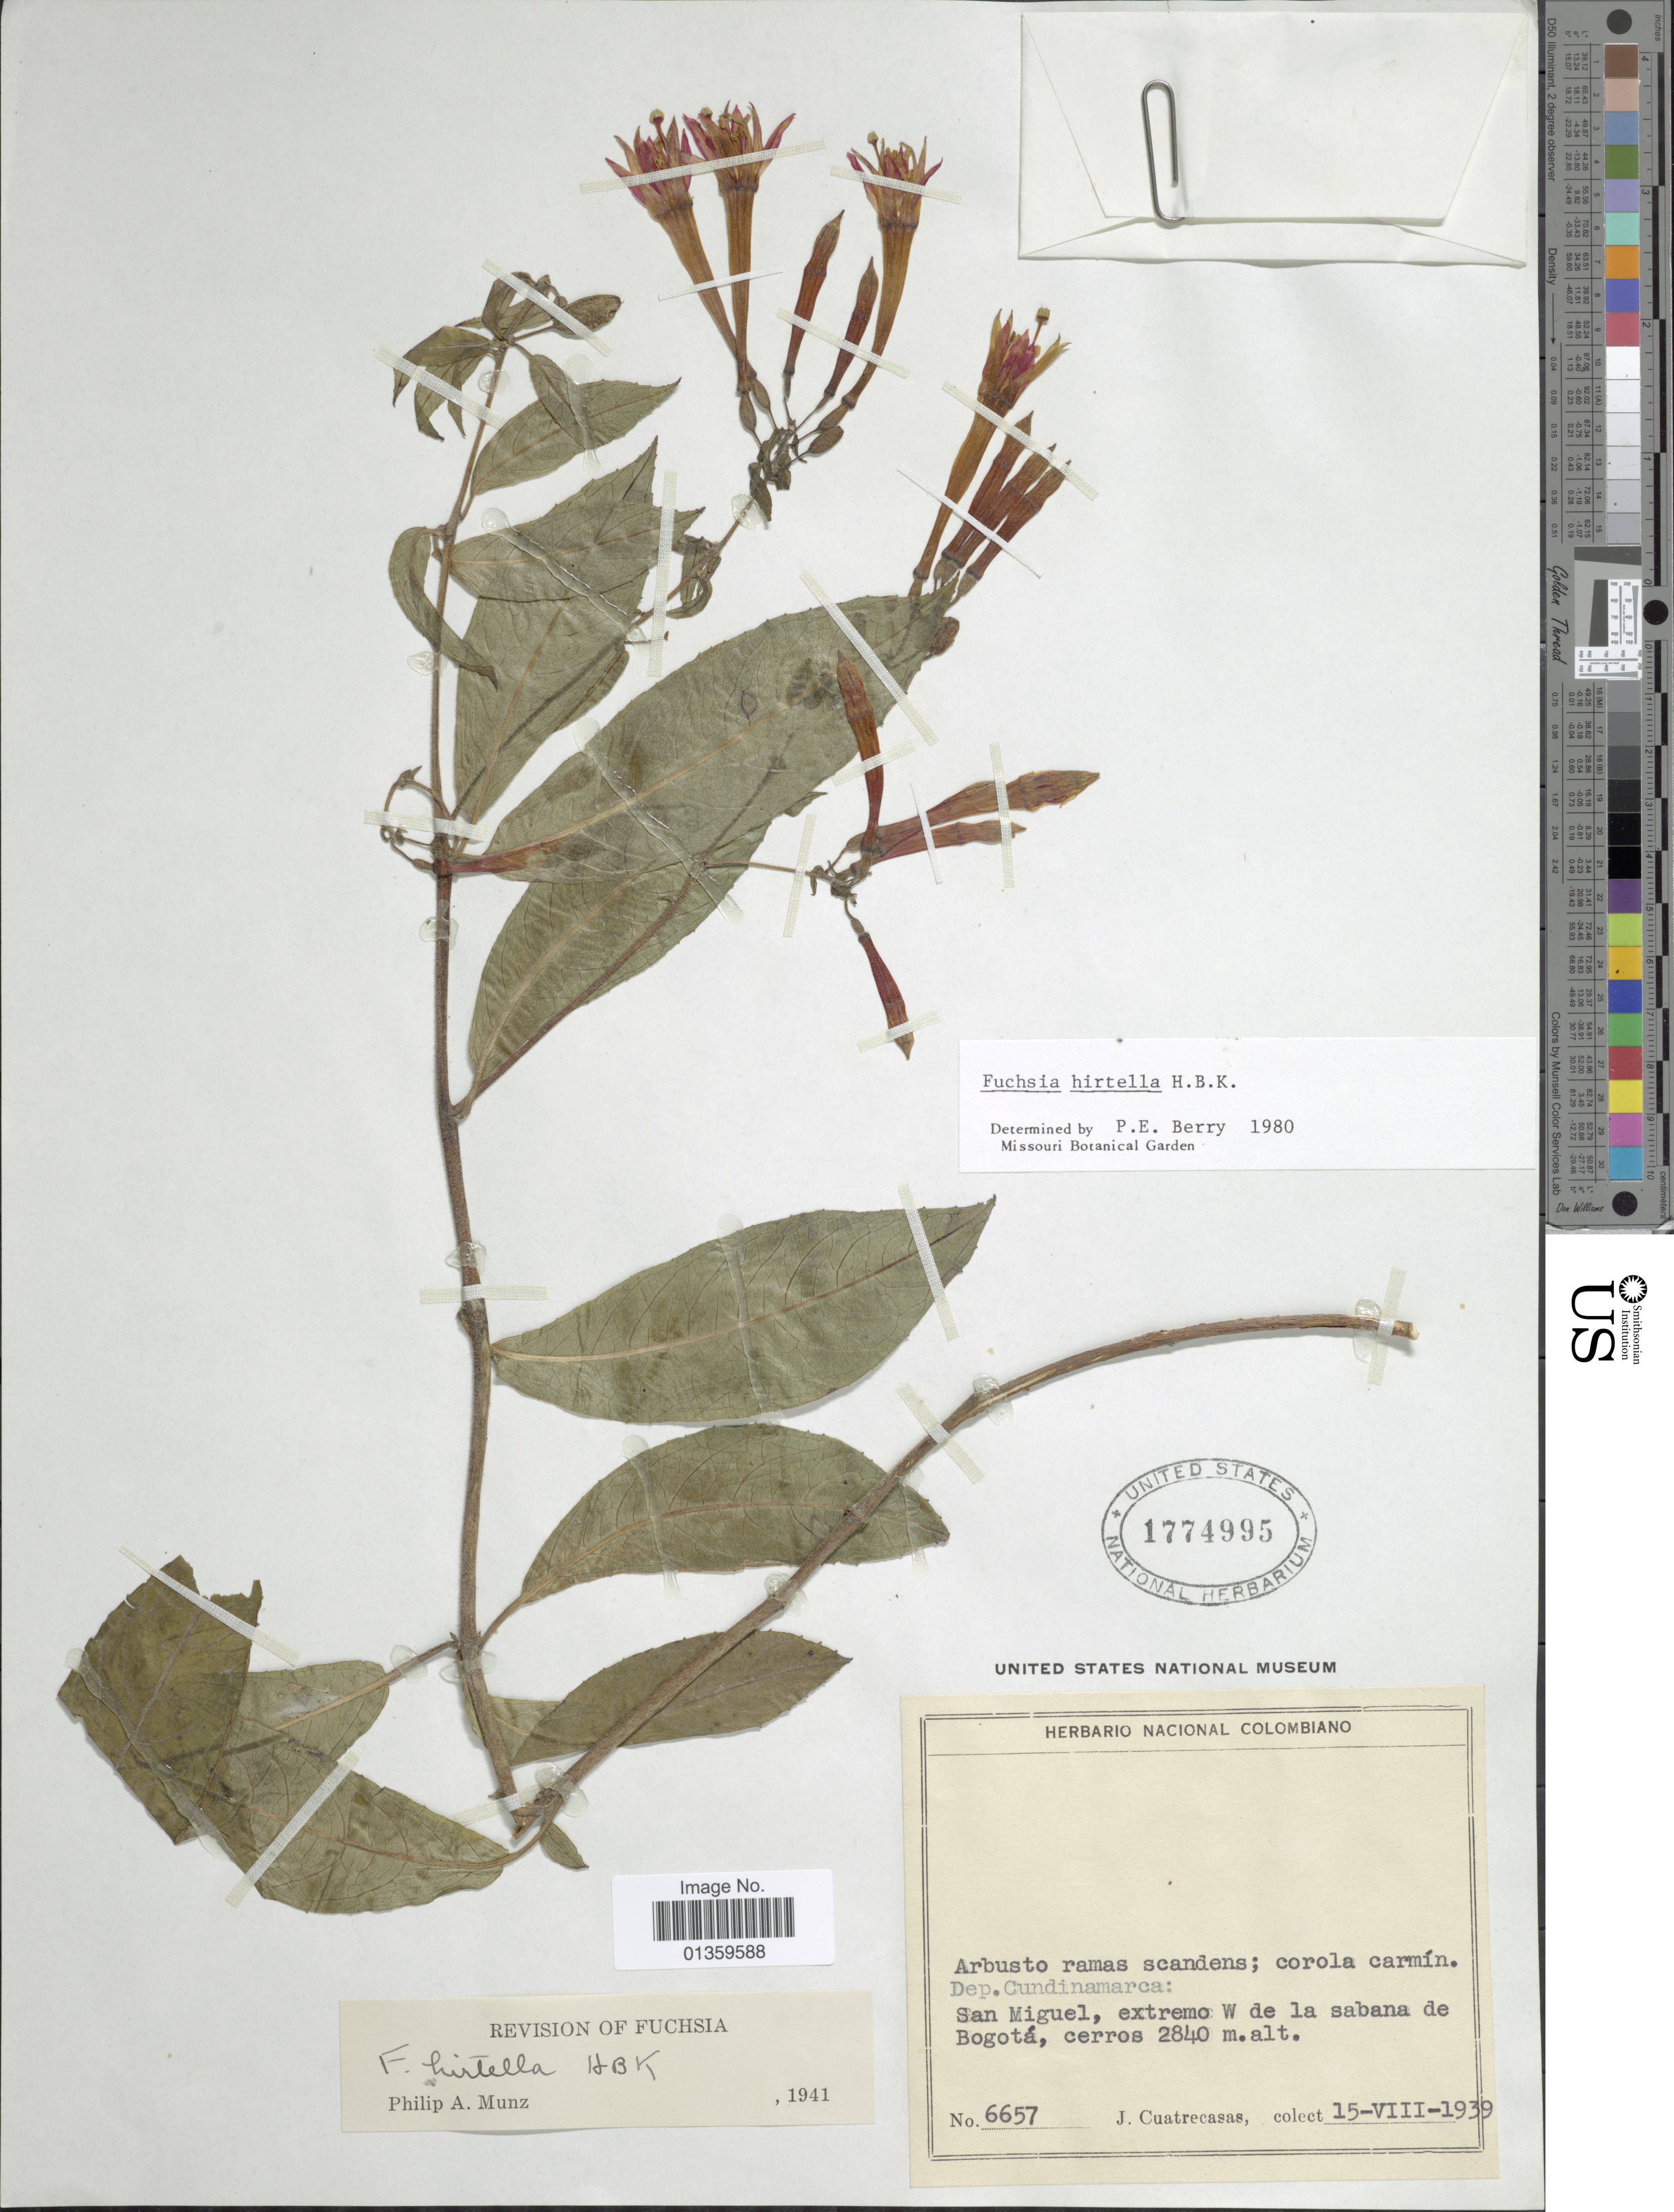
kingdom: Plantae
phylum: Tracheophyta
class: Magnoliopsida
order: Myrtales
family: Onagraceae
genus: Fuchsia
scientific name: Fuchsia hirtella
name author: Kunth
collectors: J. Cuatrecasas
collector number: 6657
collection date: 1939-08-15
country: Colombia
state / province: Cundinamarca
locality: San Miguel, extremo W de la sabana de Bogotá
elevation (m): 2840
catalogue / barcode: US 1774995